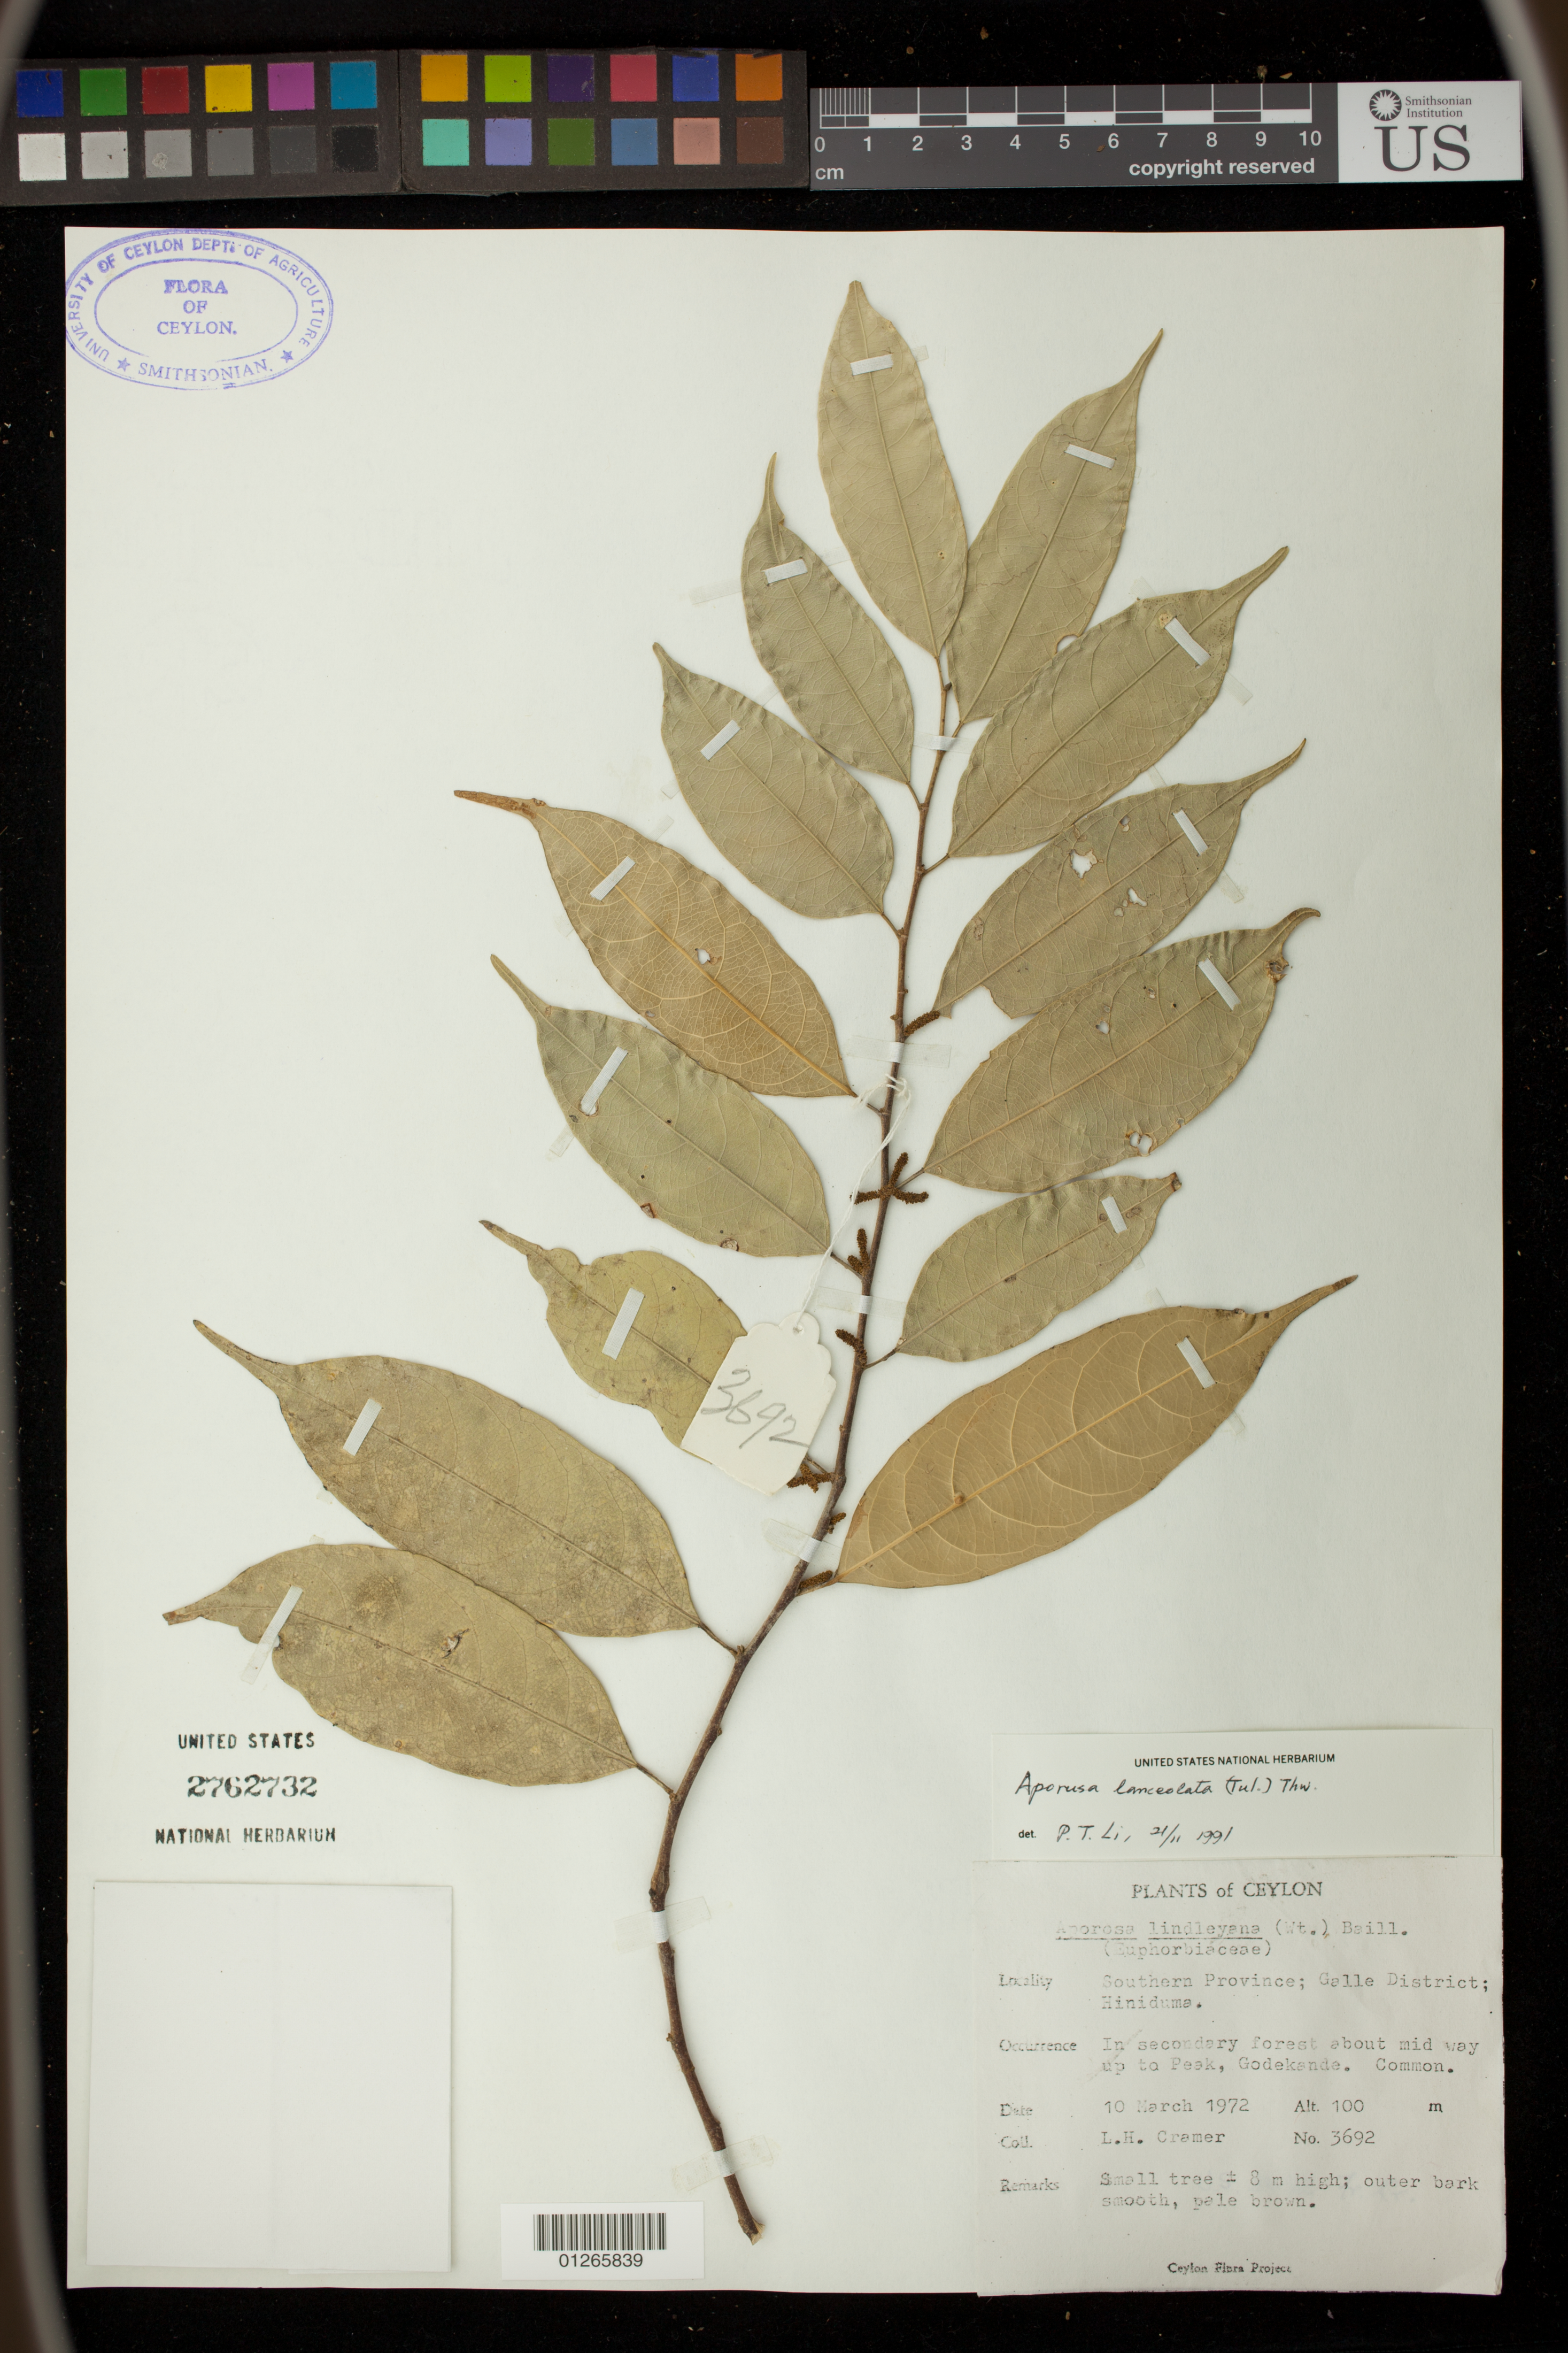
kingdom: Plantae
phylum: Tracheophyta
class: Magnoliopsida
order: Malpighiales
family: Phyllanthaceae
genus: Aporosa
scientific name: Aporosa lanceolata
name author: Müll. Arg.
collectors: L. H. Cramer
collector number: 3692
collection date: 1972-03-10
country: Sri Lanka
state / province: Southern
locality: Southern Province, Galle District; Hinidume.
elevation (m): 100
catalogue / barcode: US 2762732